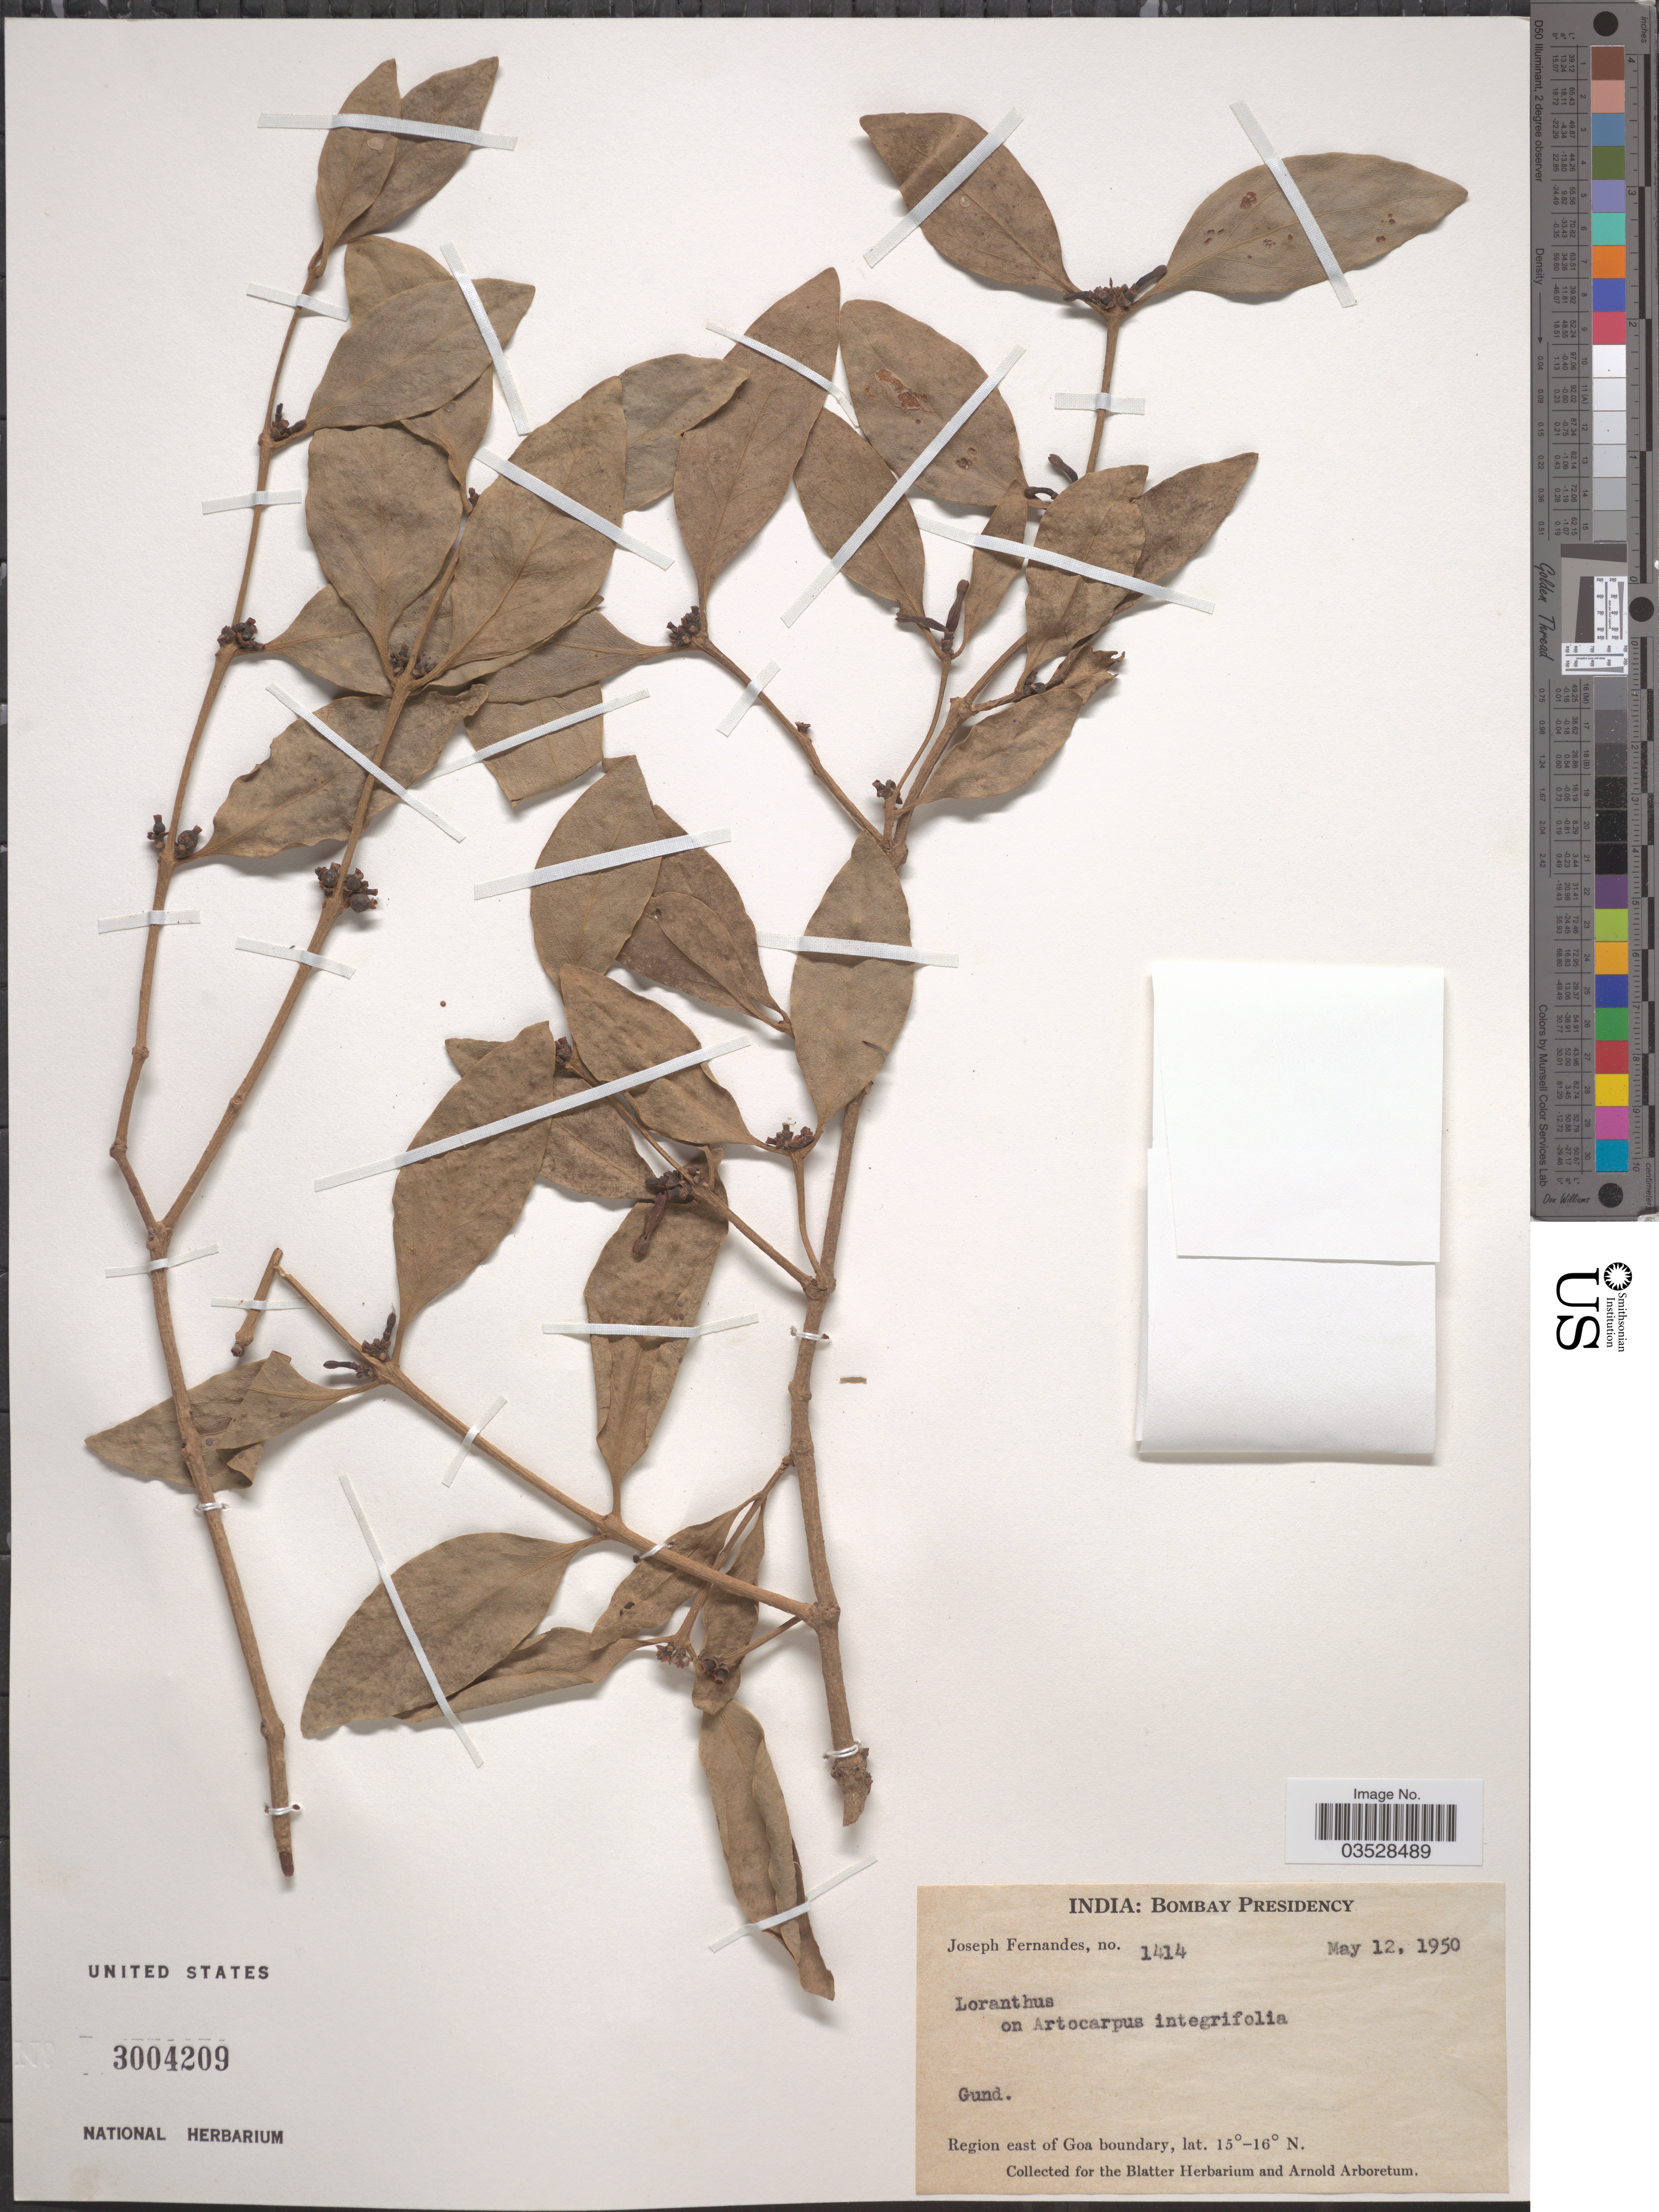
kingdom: Plantae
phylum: Tracheophyta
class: Magnoliopsida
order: Santalales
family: Loranthaceae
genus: Loranthus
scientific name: Loranthus sp.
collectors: J. Fernandes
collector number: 1414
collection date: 1950-05-12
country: India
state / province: Goa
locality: Bombay Presidency. Gund. Region east of Goa boundary.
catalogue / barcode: US 3004209